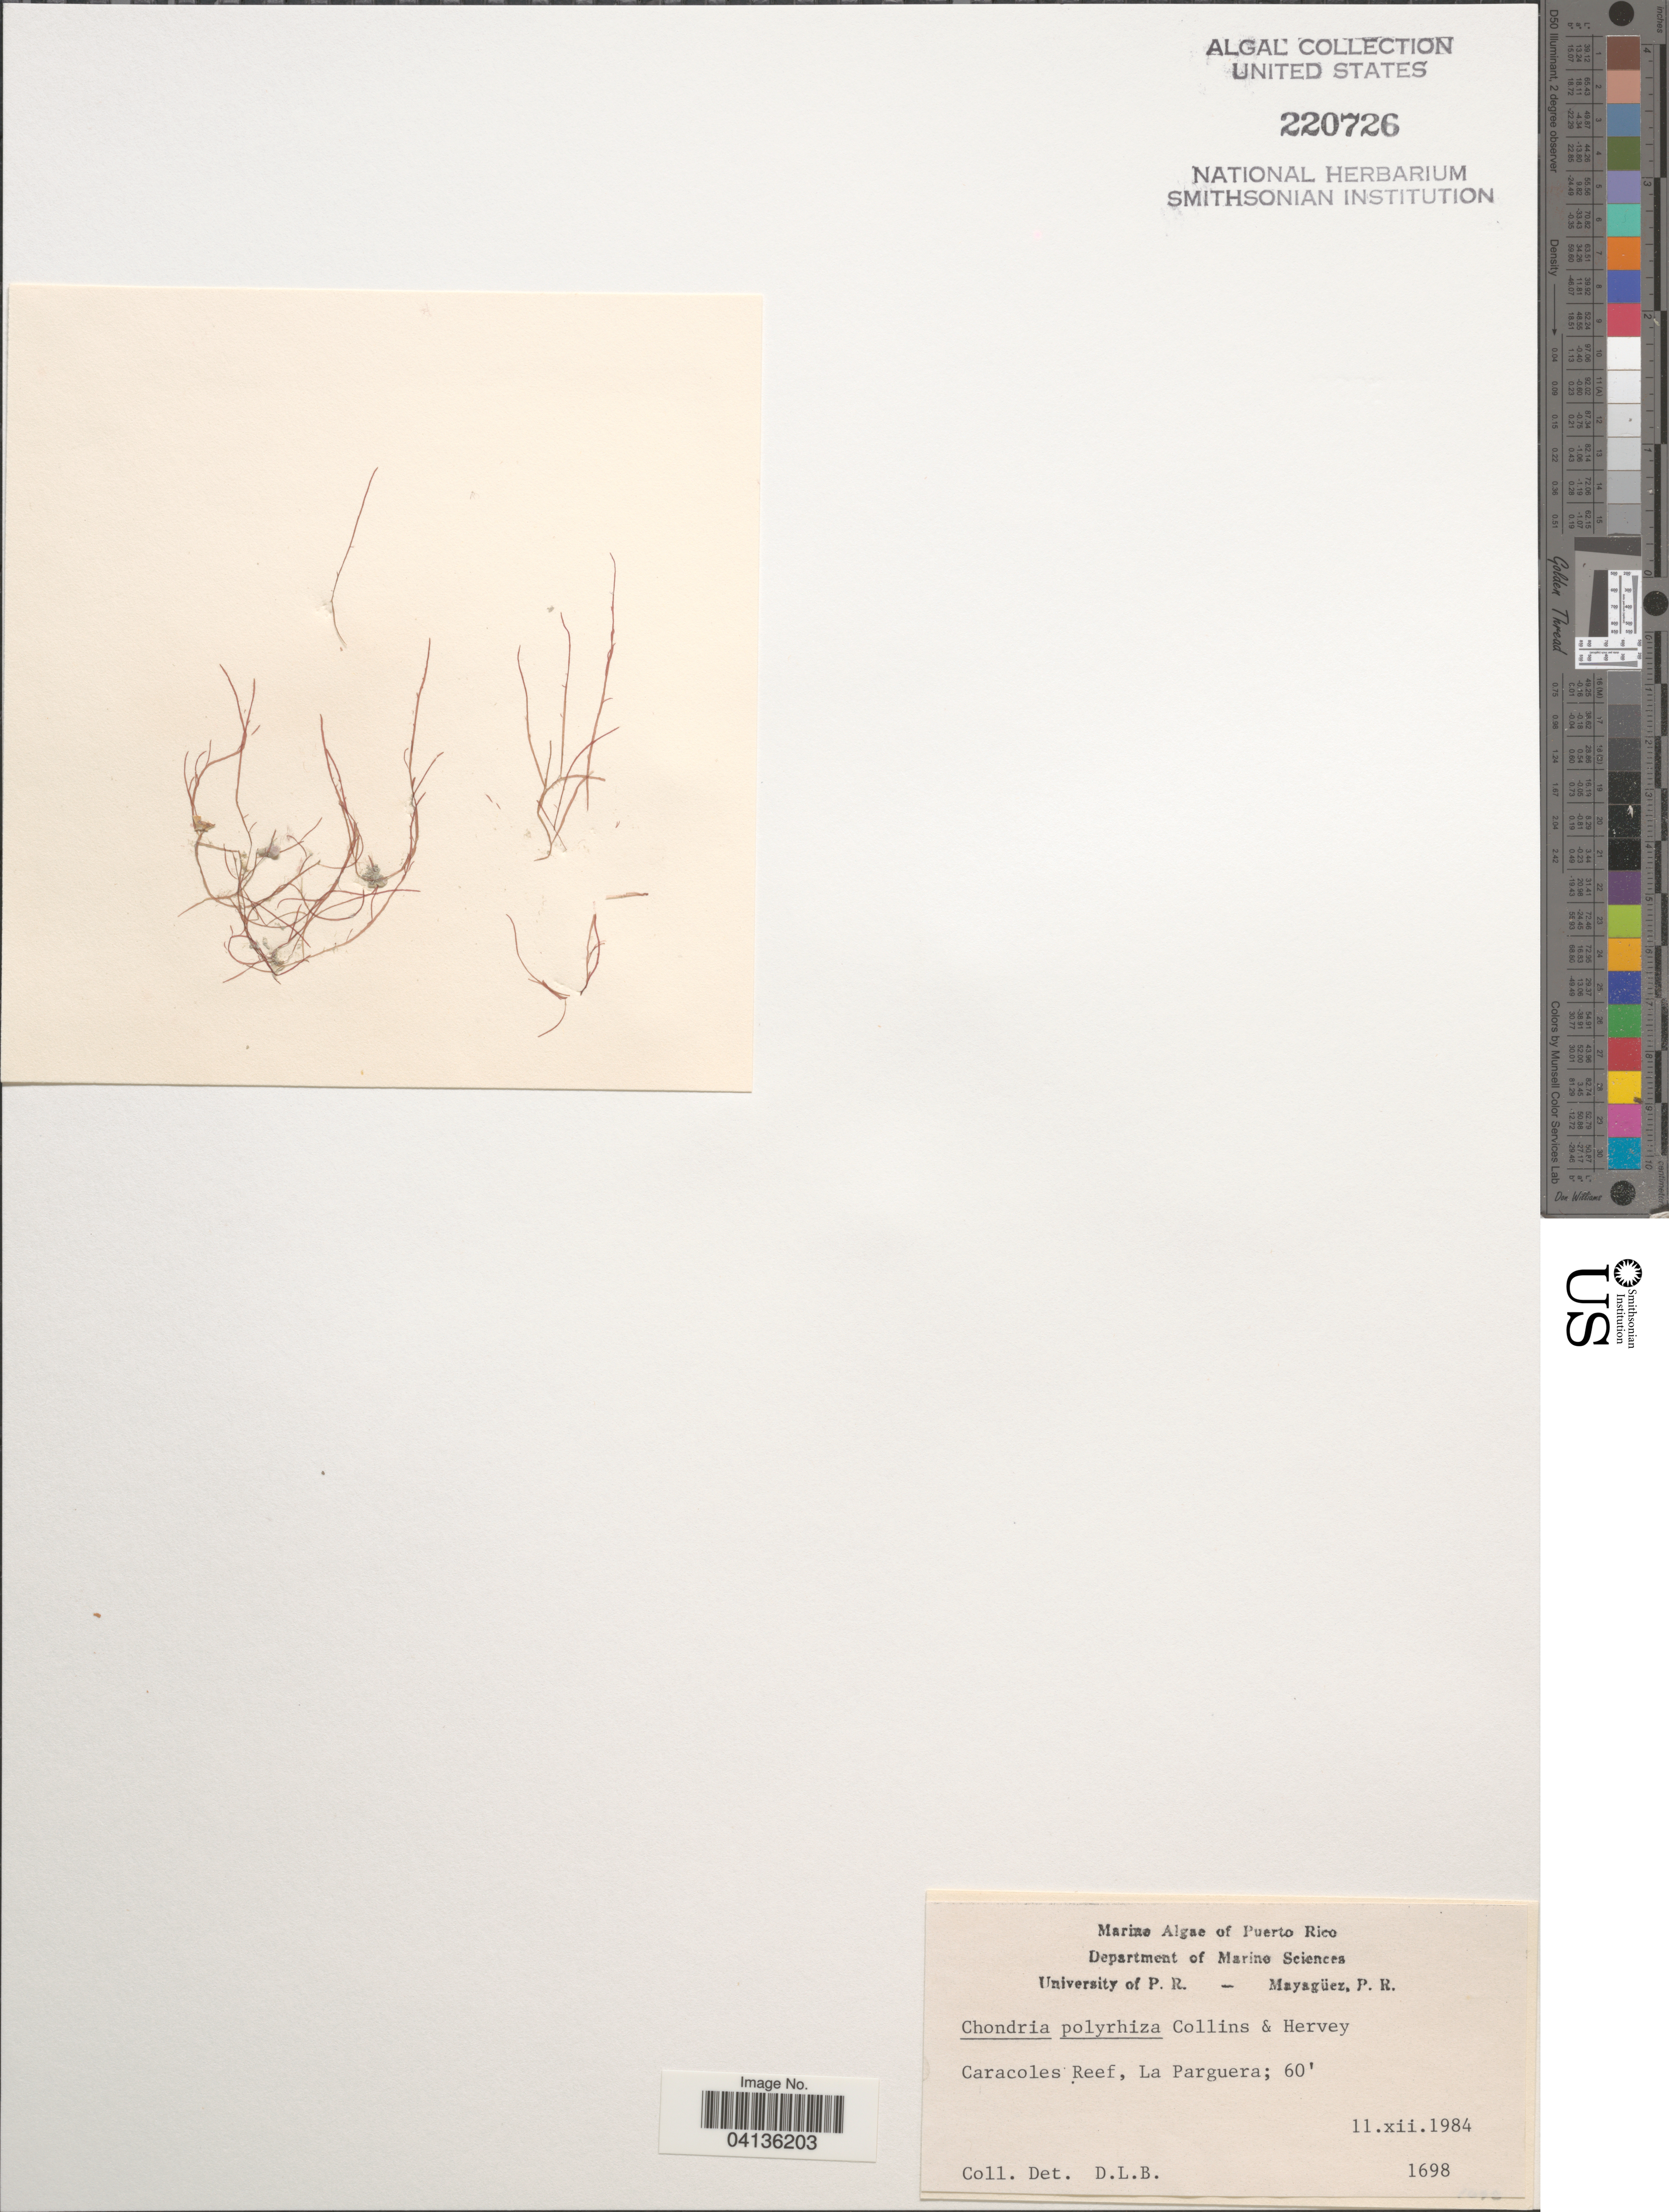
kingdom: Plantae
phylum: Rhodophyta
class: Florideophyceae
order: Ceramiales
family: Rhodomelaceae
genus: Chondria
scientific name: Chondria polyrhiza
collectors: D. L. B.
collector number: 1698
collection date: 1984-12-11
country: Puerto Rico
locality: Caracoles Reef, La Parguera.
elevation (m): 18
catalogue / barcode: US 220726